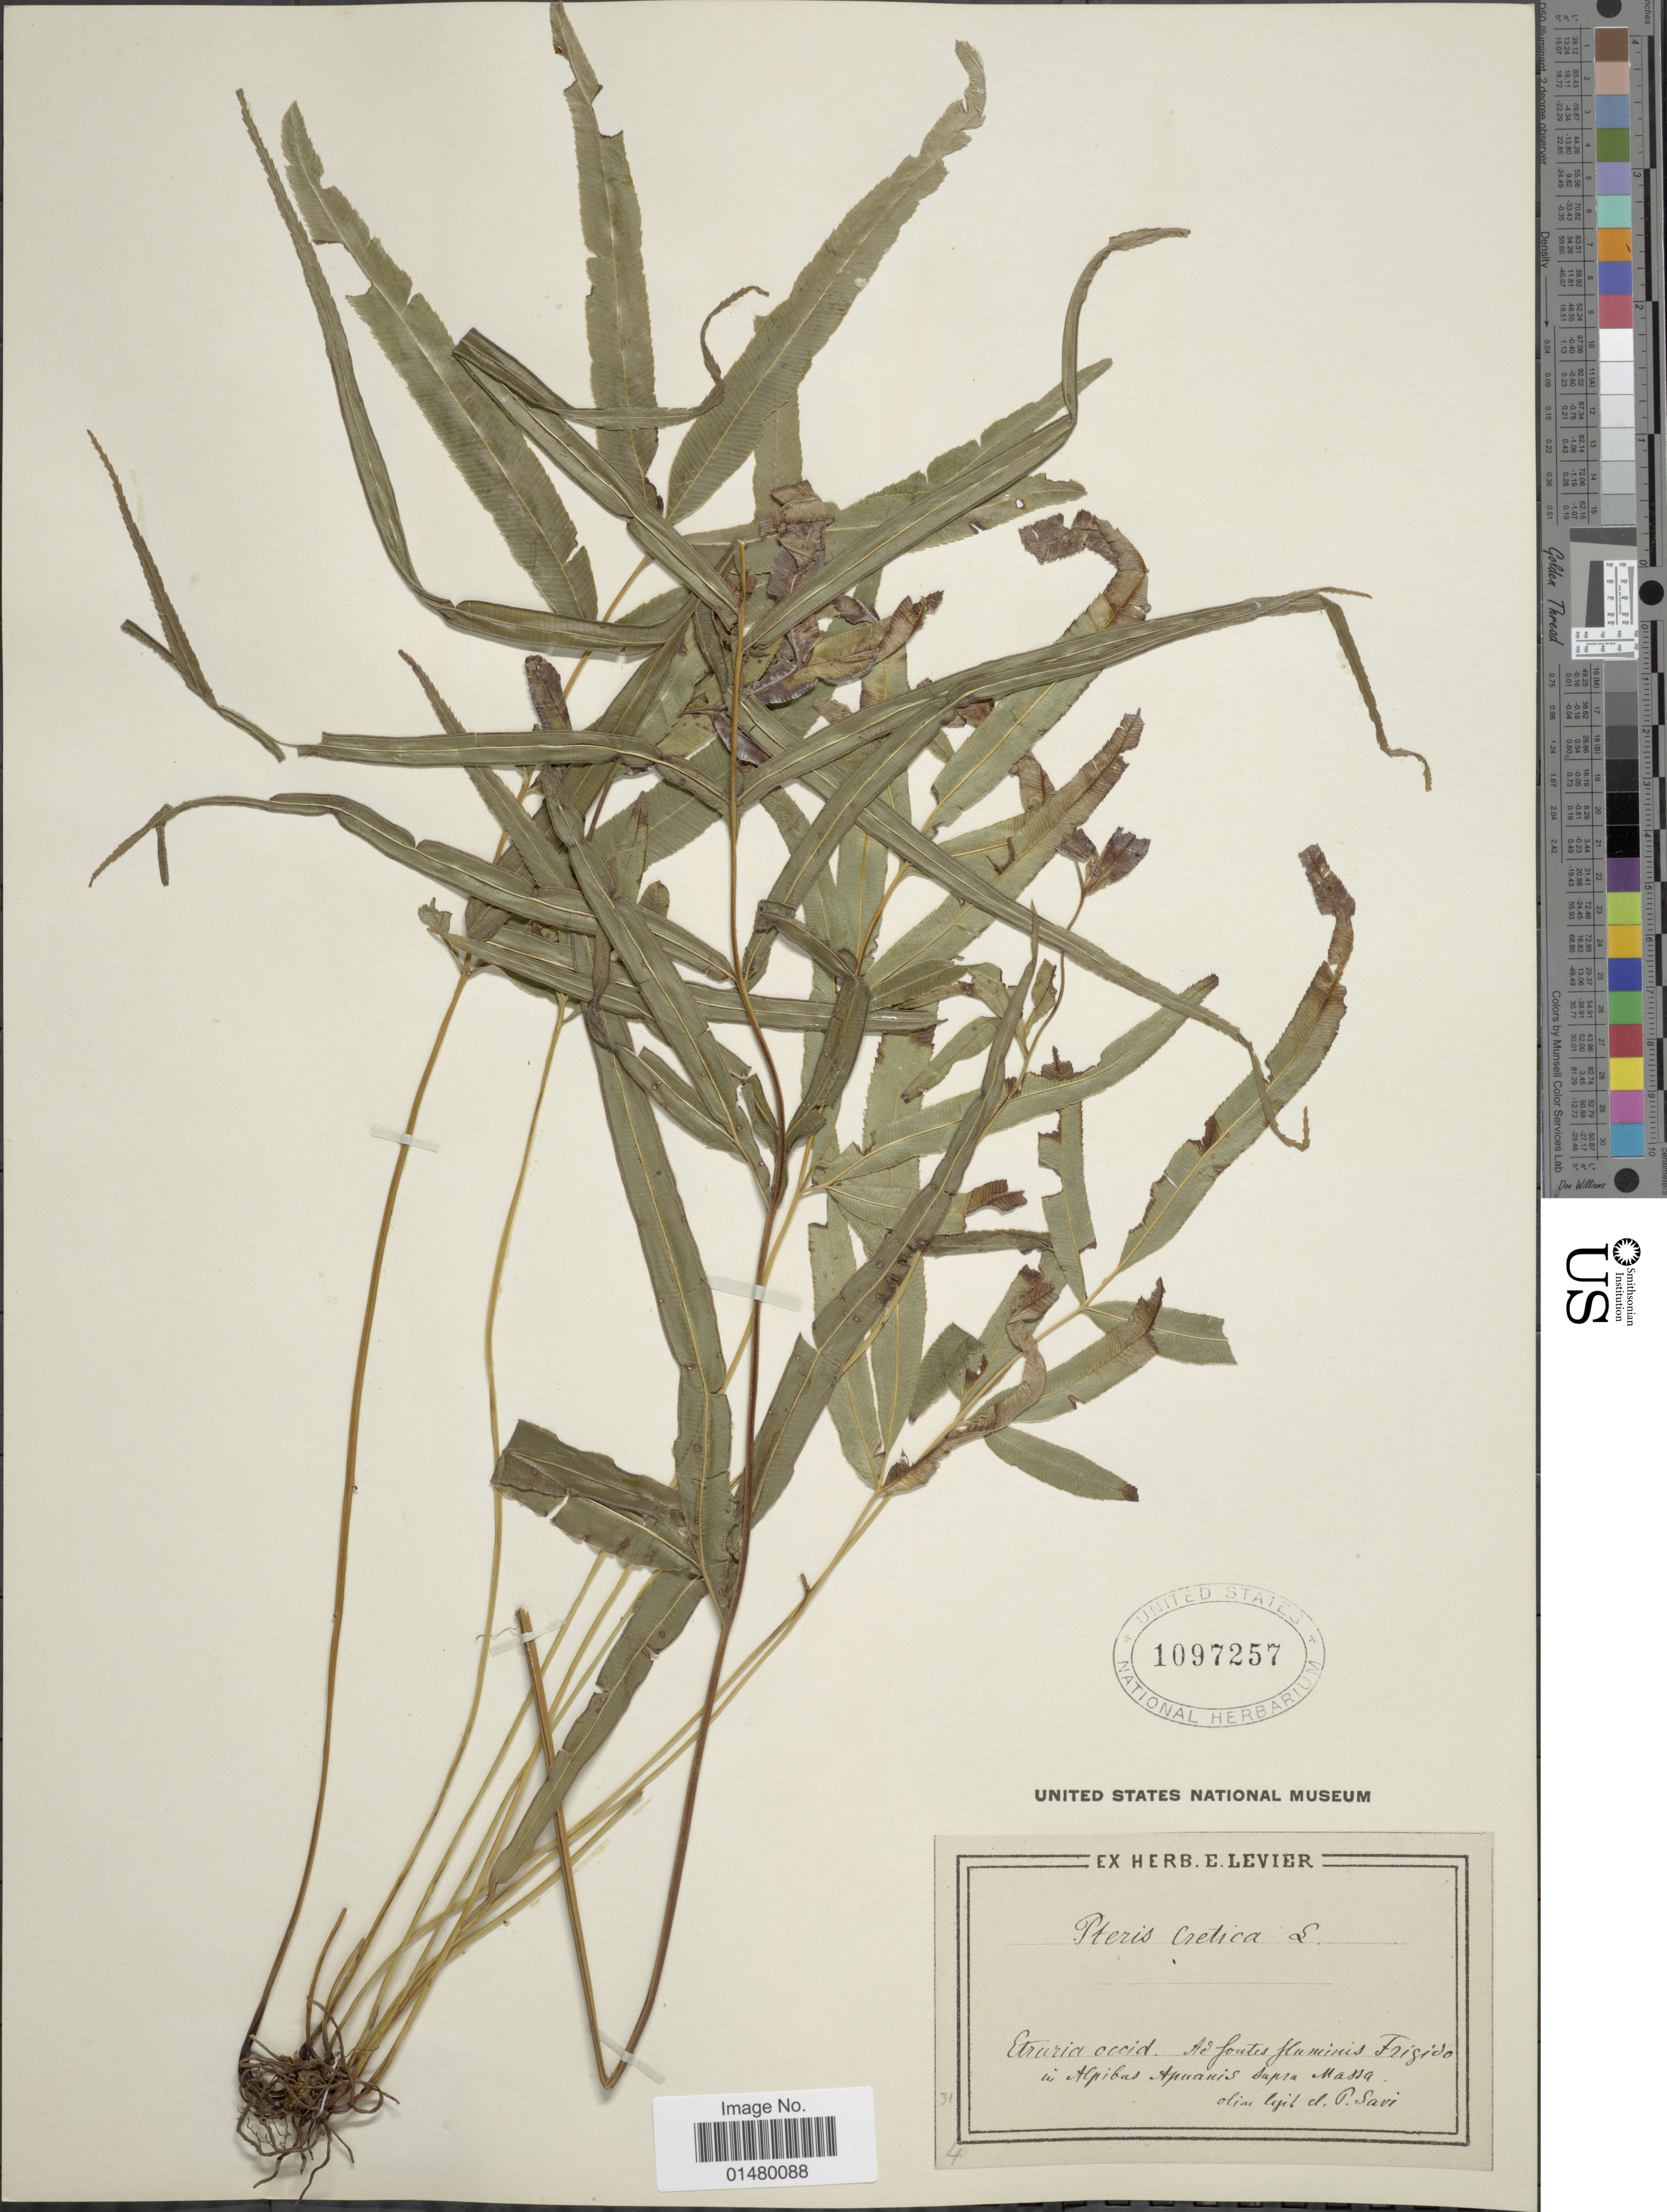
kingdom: Plantae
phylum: Tracheophyta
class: Polypodiopsida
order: Polypodiales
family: Pteridaceae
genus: Pteris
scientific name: Pteris cretica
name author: L.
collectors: P. Savi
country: Italy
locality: Etruria occid. Ad fontes fluminis Frigido in Alpibus Apuanis supra massa [interpreted]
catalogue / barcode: US 1097257